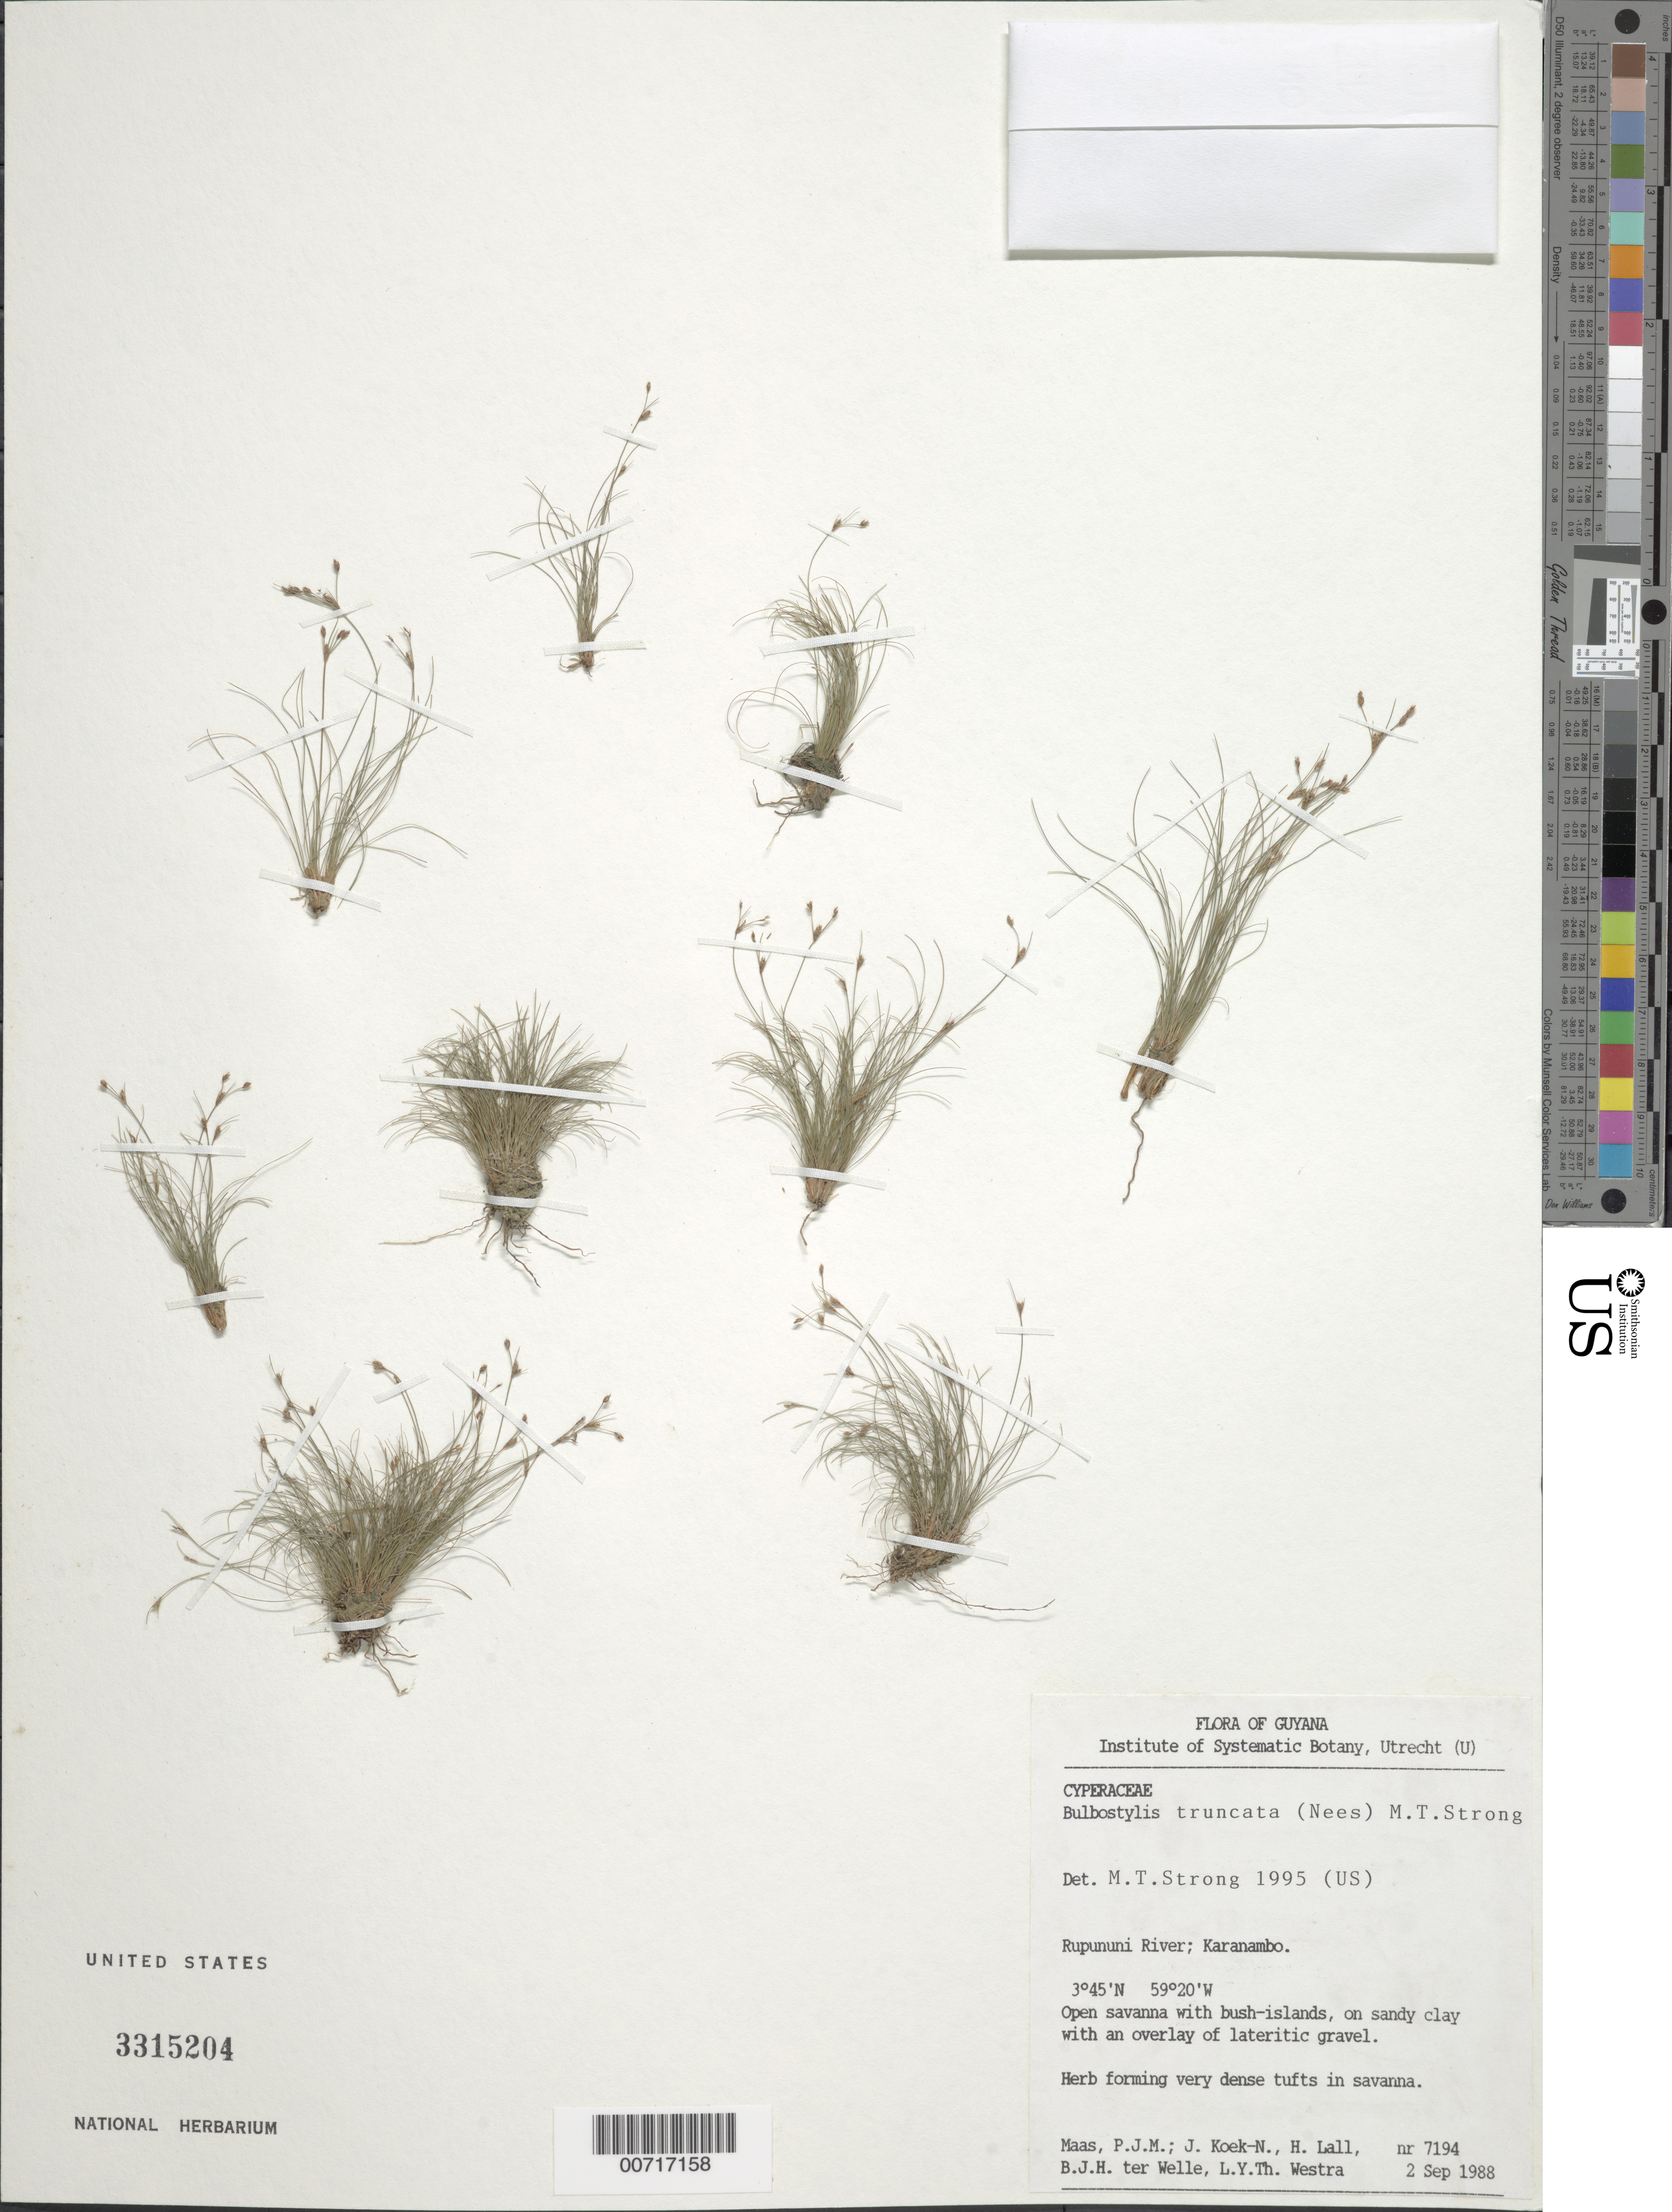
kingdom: Plantae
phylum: Tracheophyta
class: Liliopsida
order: Poales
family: Cyperaceae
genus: Bulbostylis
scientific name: Bulbostylis truncata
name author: (Nees) M.T. Strong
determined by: Strong, M. T., (US), Smithsonian Institution - National Museum of Natural History (UNITED STATES)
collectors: P. Maas, J. Koek-Noorman, H. Lall, B. Welle & L. Y. T. Westra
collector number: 7194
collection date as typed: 2-Sep-88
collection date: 1988-09-02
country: Guyana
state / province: U. Takutu-U. Essequibo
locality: Karanambo, Rupununi River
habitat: Open savanna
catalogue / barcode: US 3315204